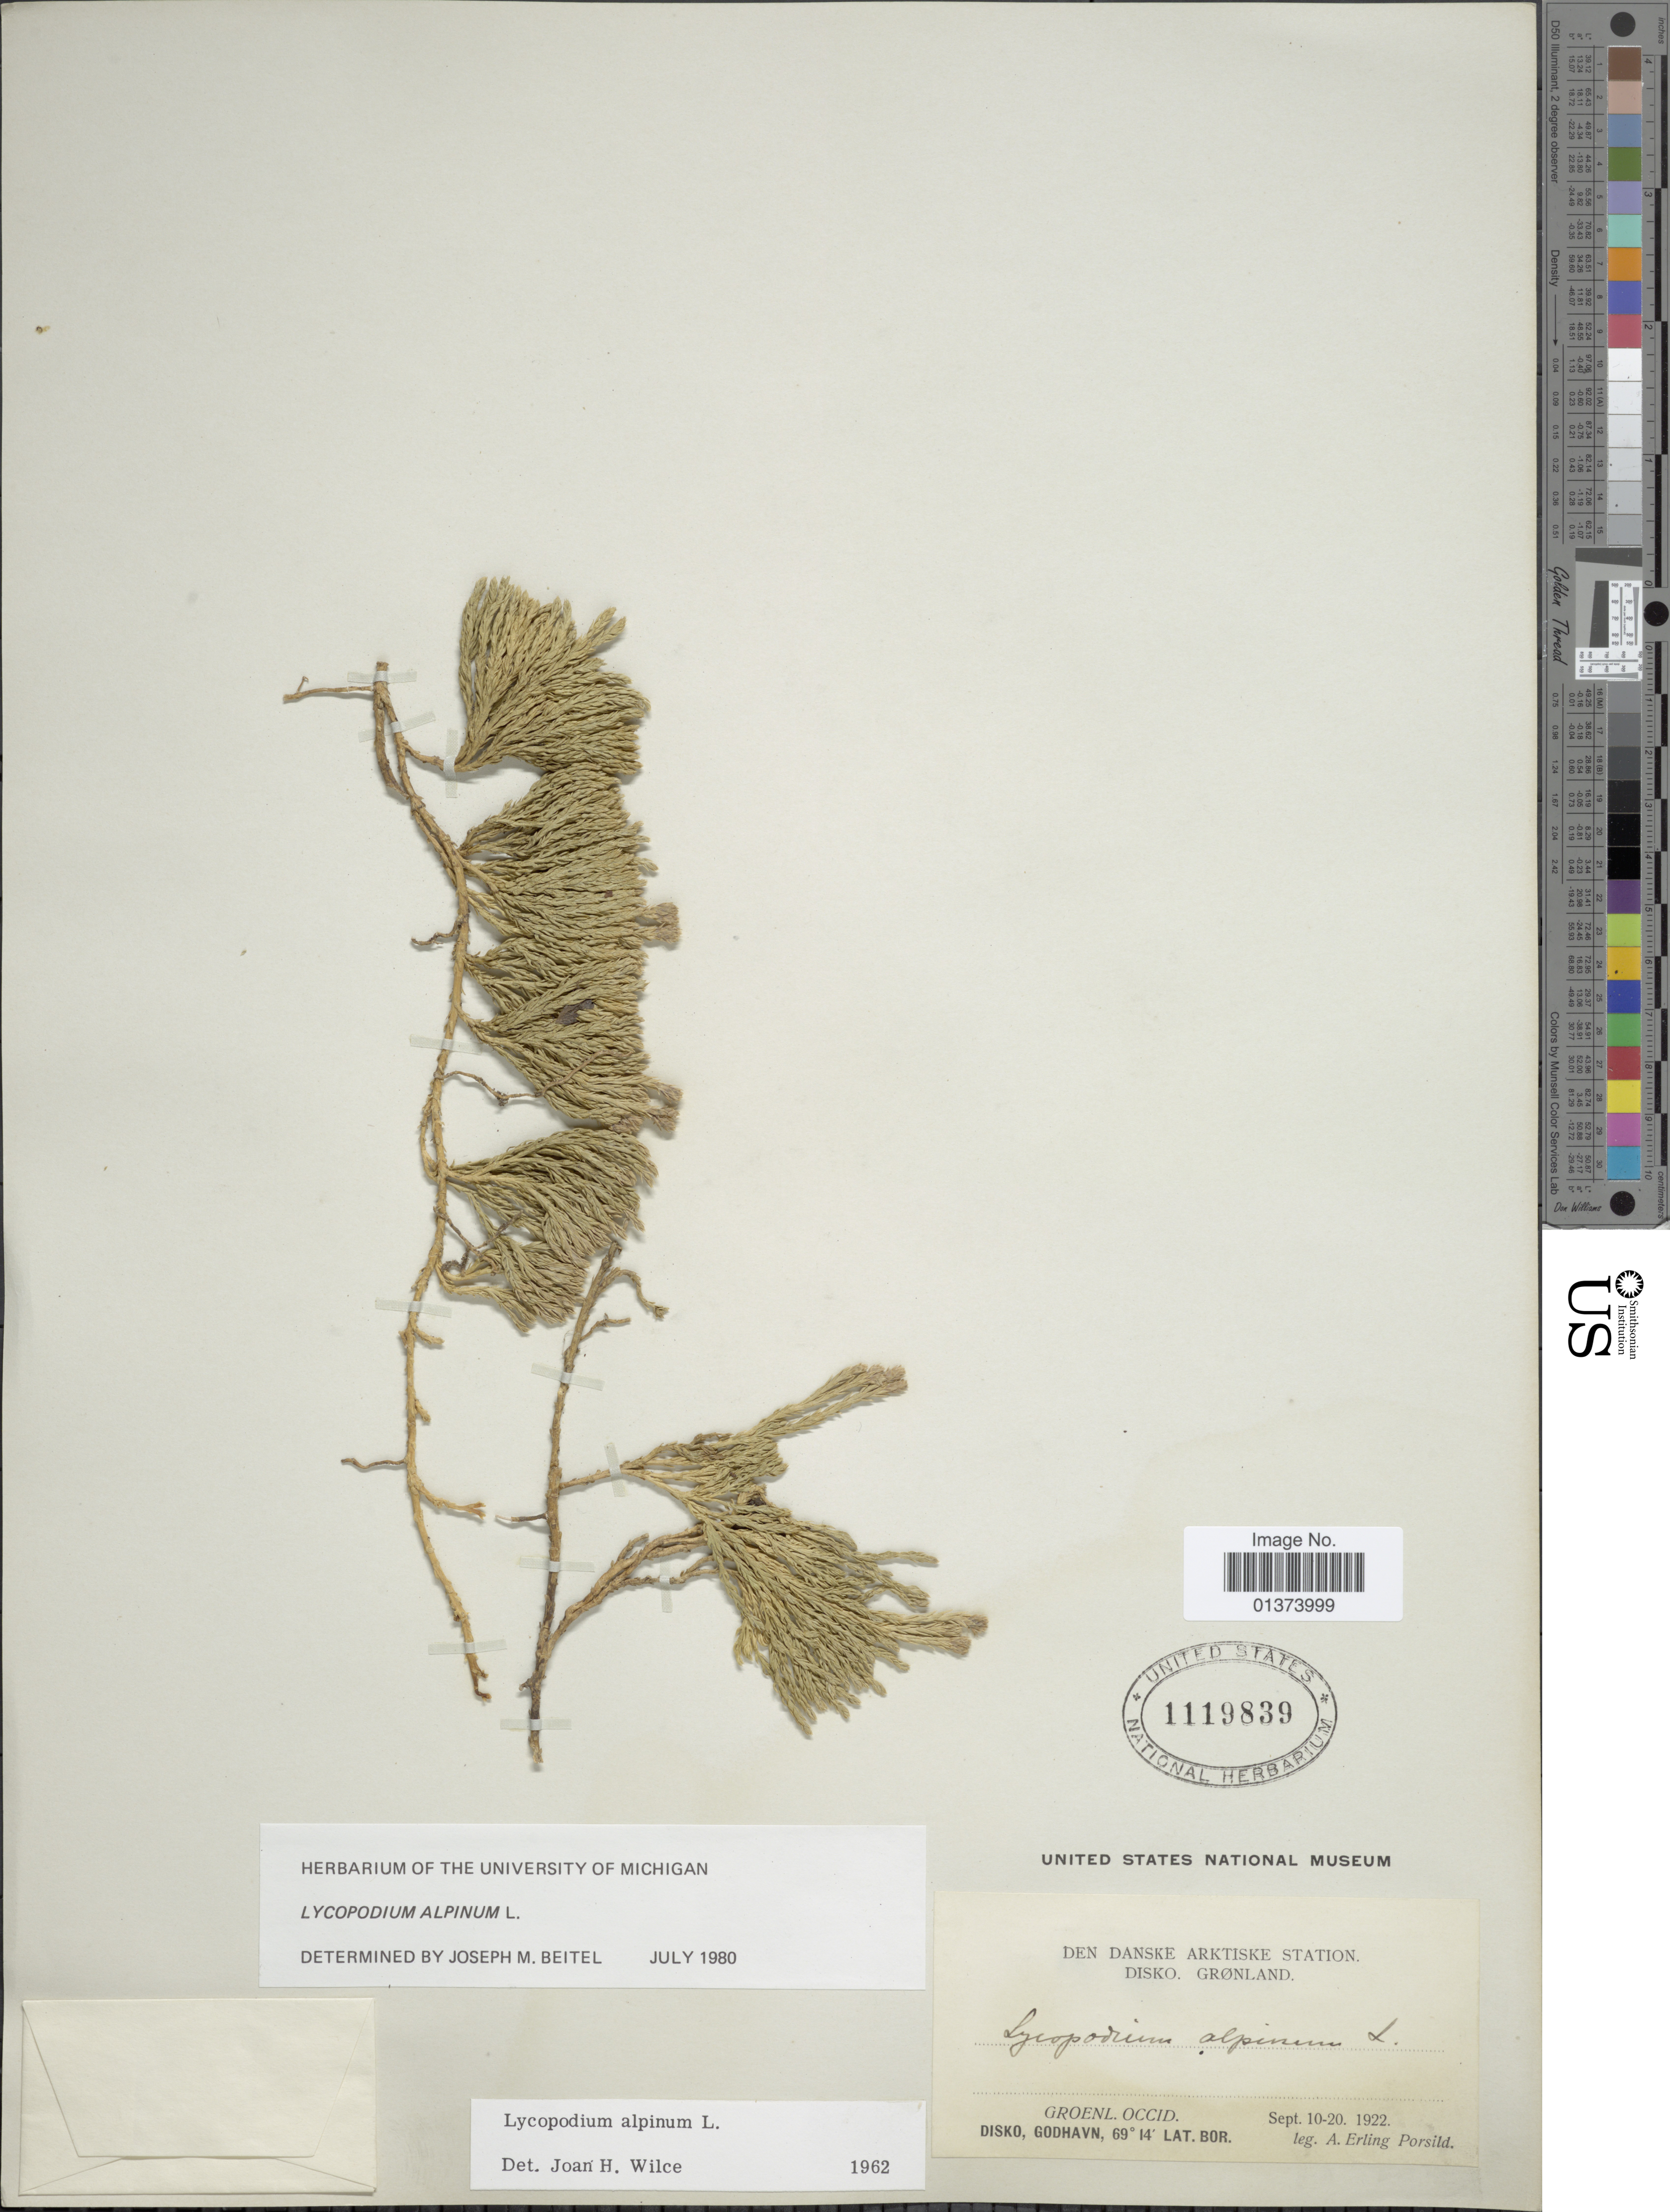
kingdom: Plantae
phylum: Tracheophyta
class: Lycopodiopsida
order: Lycopodiales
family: Lycopodiaceae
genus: Diphasiastrum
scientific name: Diphasiastrum alpinum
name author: (L.) Holub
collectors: A. E. Porsild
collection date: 1922-09-10/1922-09-20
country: Greenland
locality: Disko, Godhavn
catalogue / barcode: US 1119839